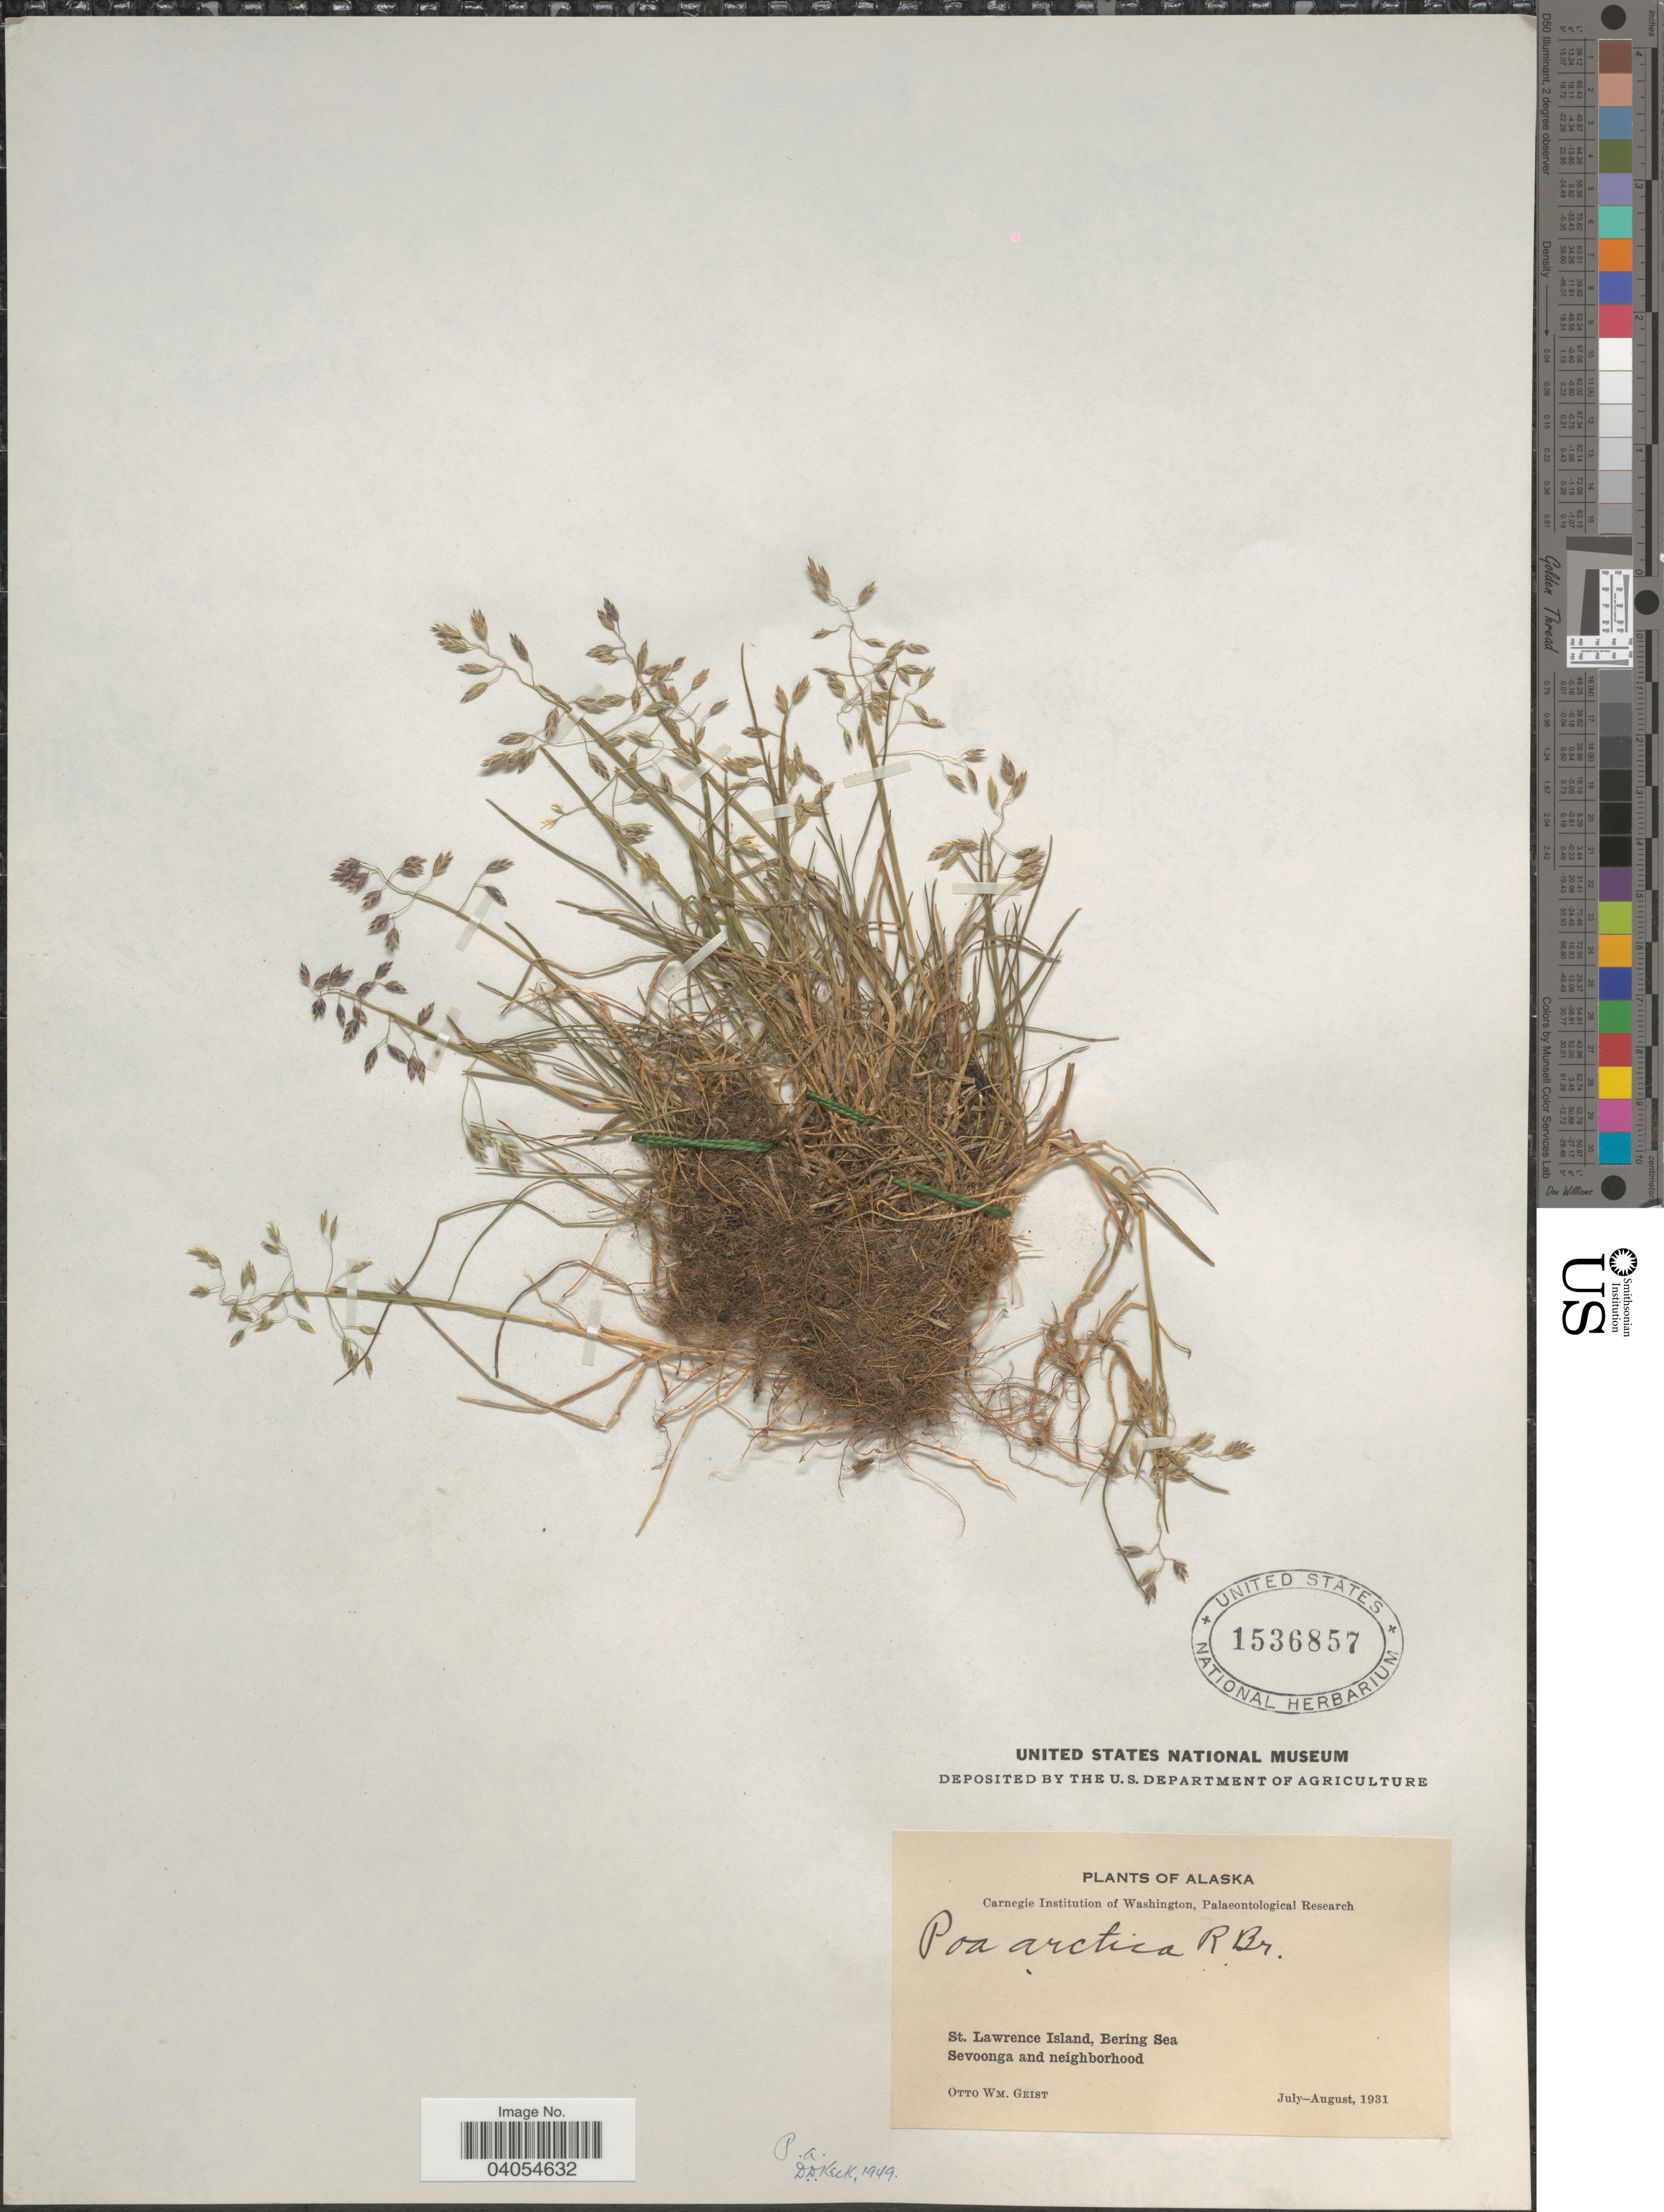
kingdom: Plantae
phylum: Tracheophyta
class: Liliopsida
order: Poales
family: Poaceae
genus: Poa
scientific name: Poa arctica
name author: R. Br.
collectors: O. Geist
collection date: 1931-07/1931-08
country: United States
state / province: Alaska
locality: St. Lawrence Island, Bering Sea. Savoonga and neighborhood.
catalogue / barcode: US 1536857